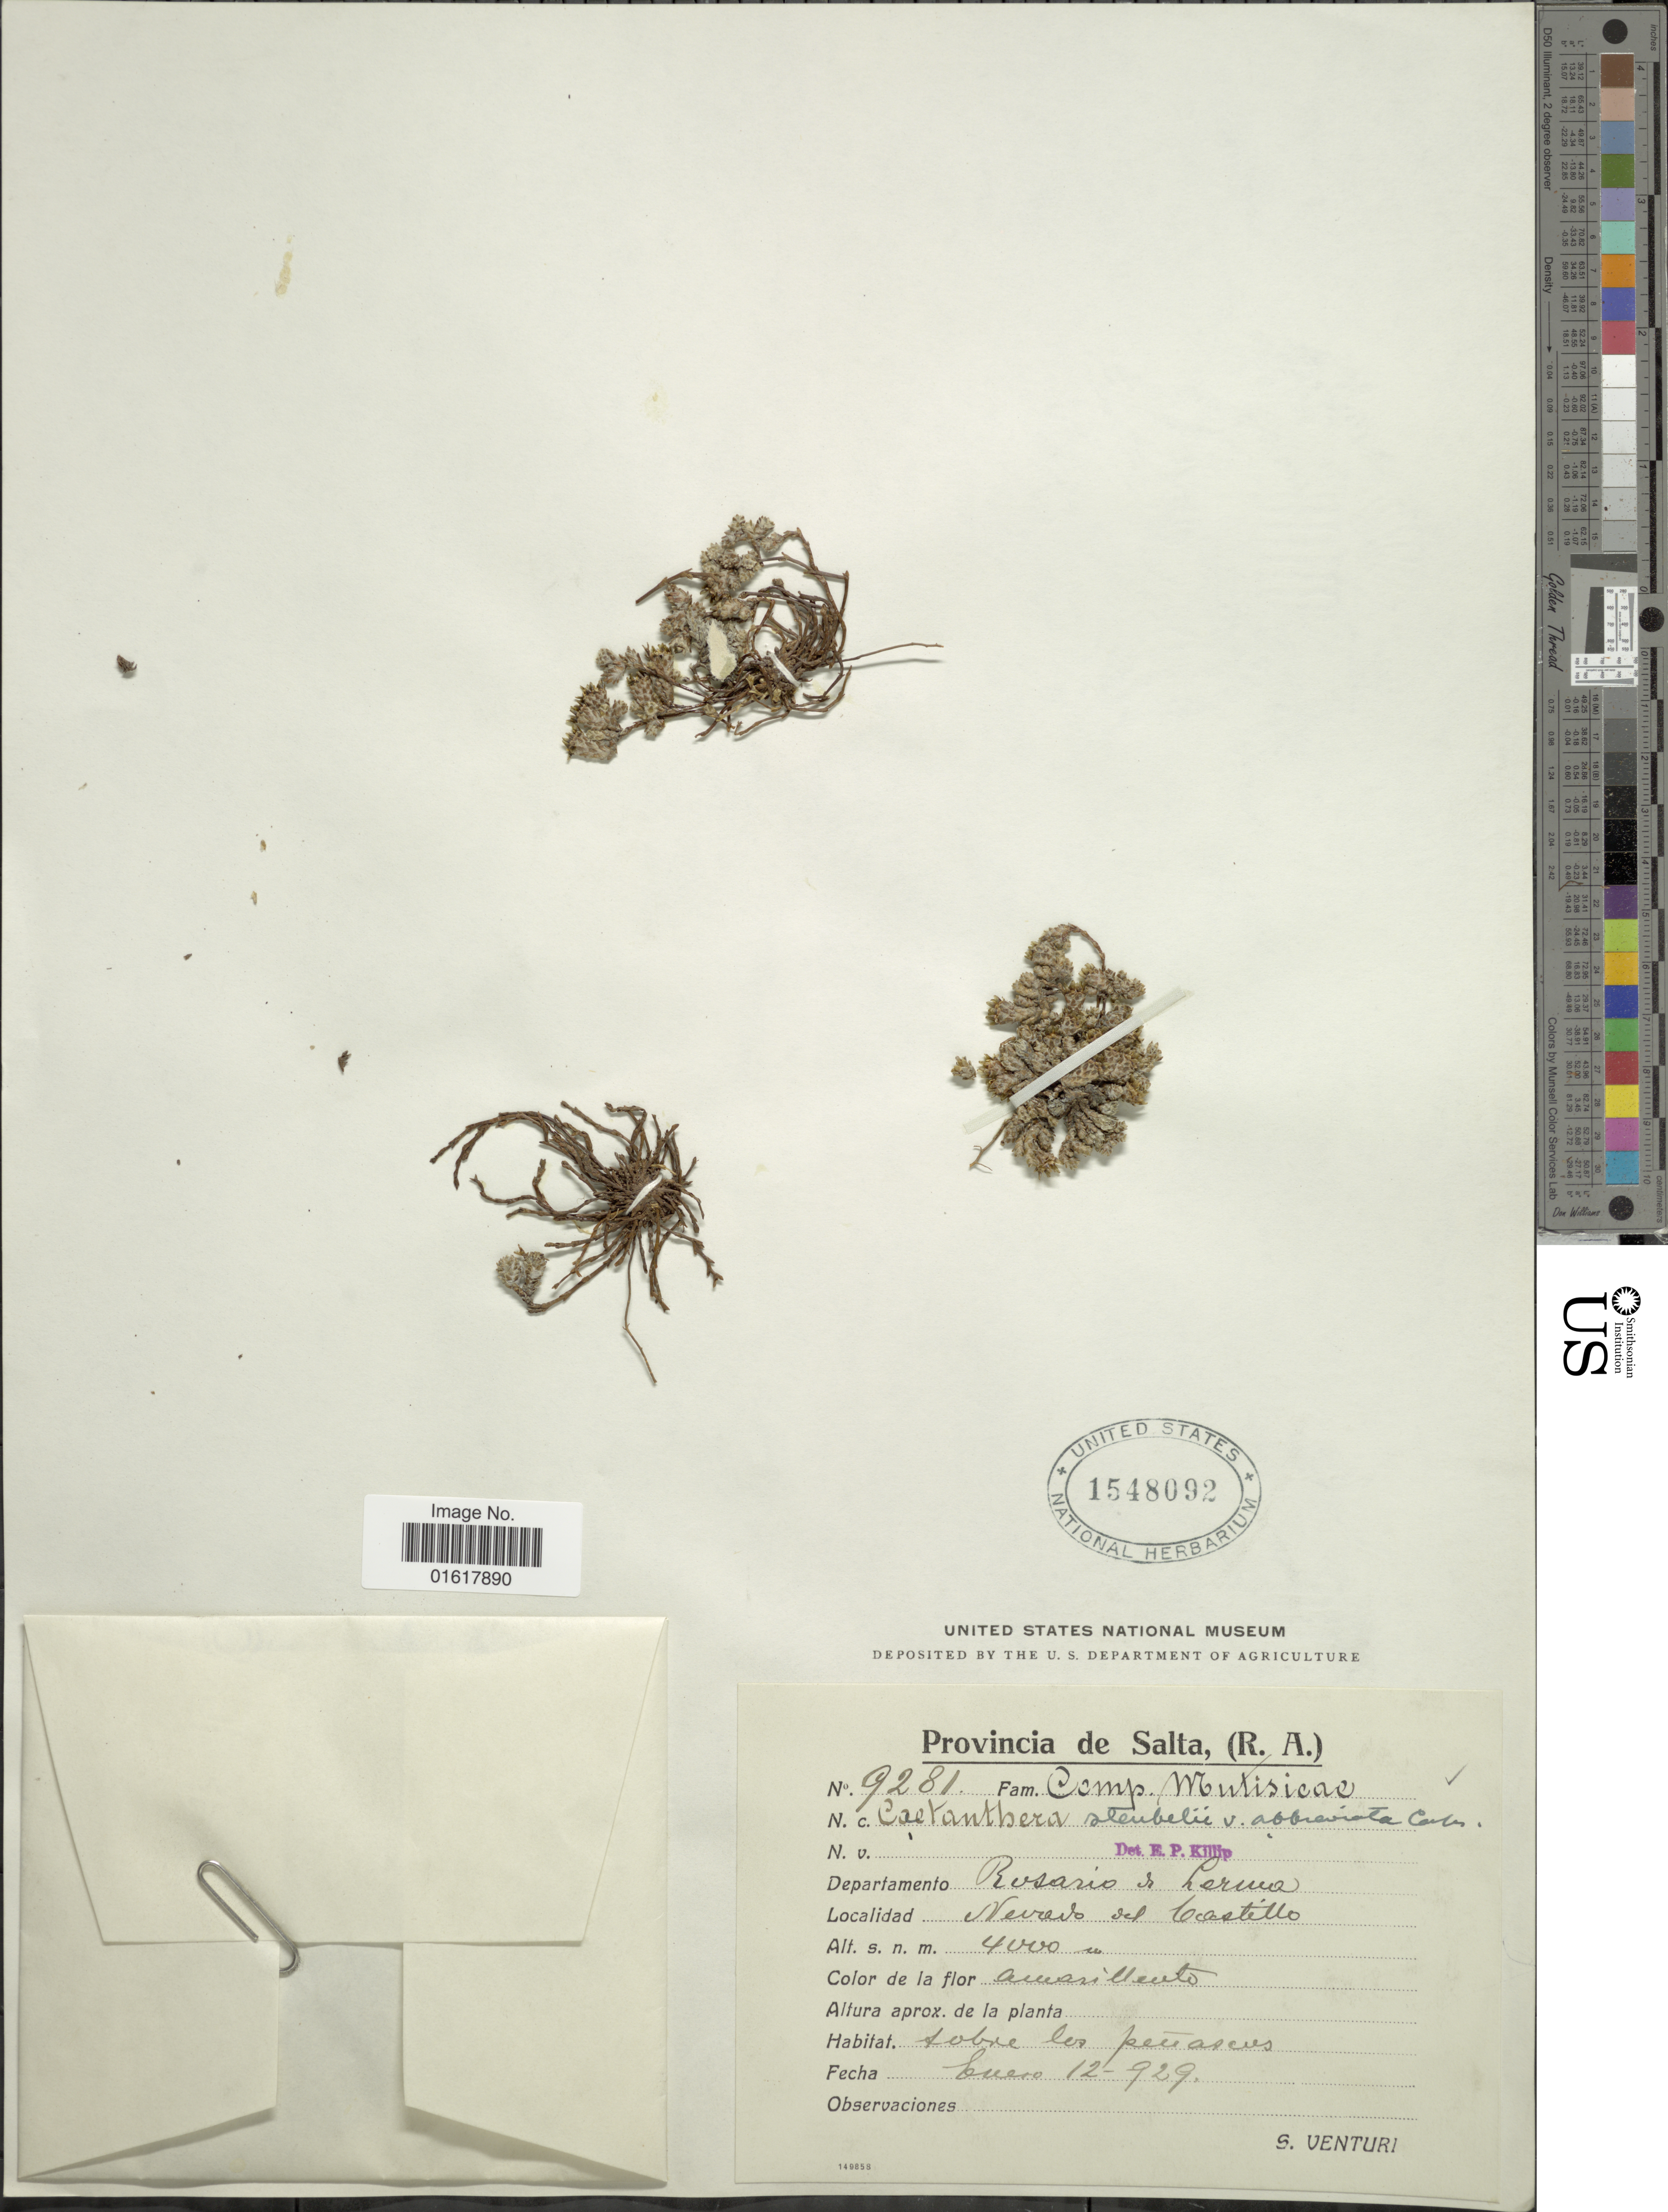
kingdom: Plantae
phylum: Tracheophyta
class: Magnoliopsida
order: Asterales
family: Asteraceae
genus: Chaetanthera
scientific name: Chaetanthera stuebelii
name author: Hieron.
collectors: S. Venturi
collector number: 9281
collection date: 1929-01-12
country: Argentina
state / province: Salta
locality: Departamento Rosario de Leruva. Nevado del Castillo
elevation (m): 4000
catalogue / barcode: US 1548092